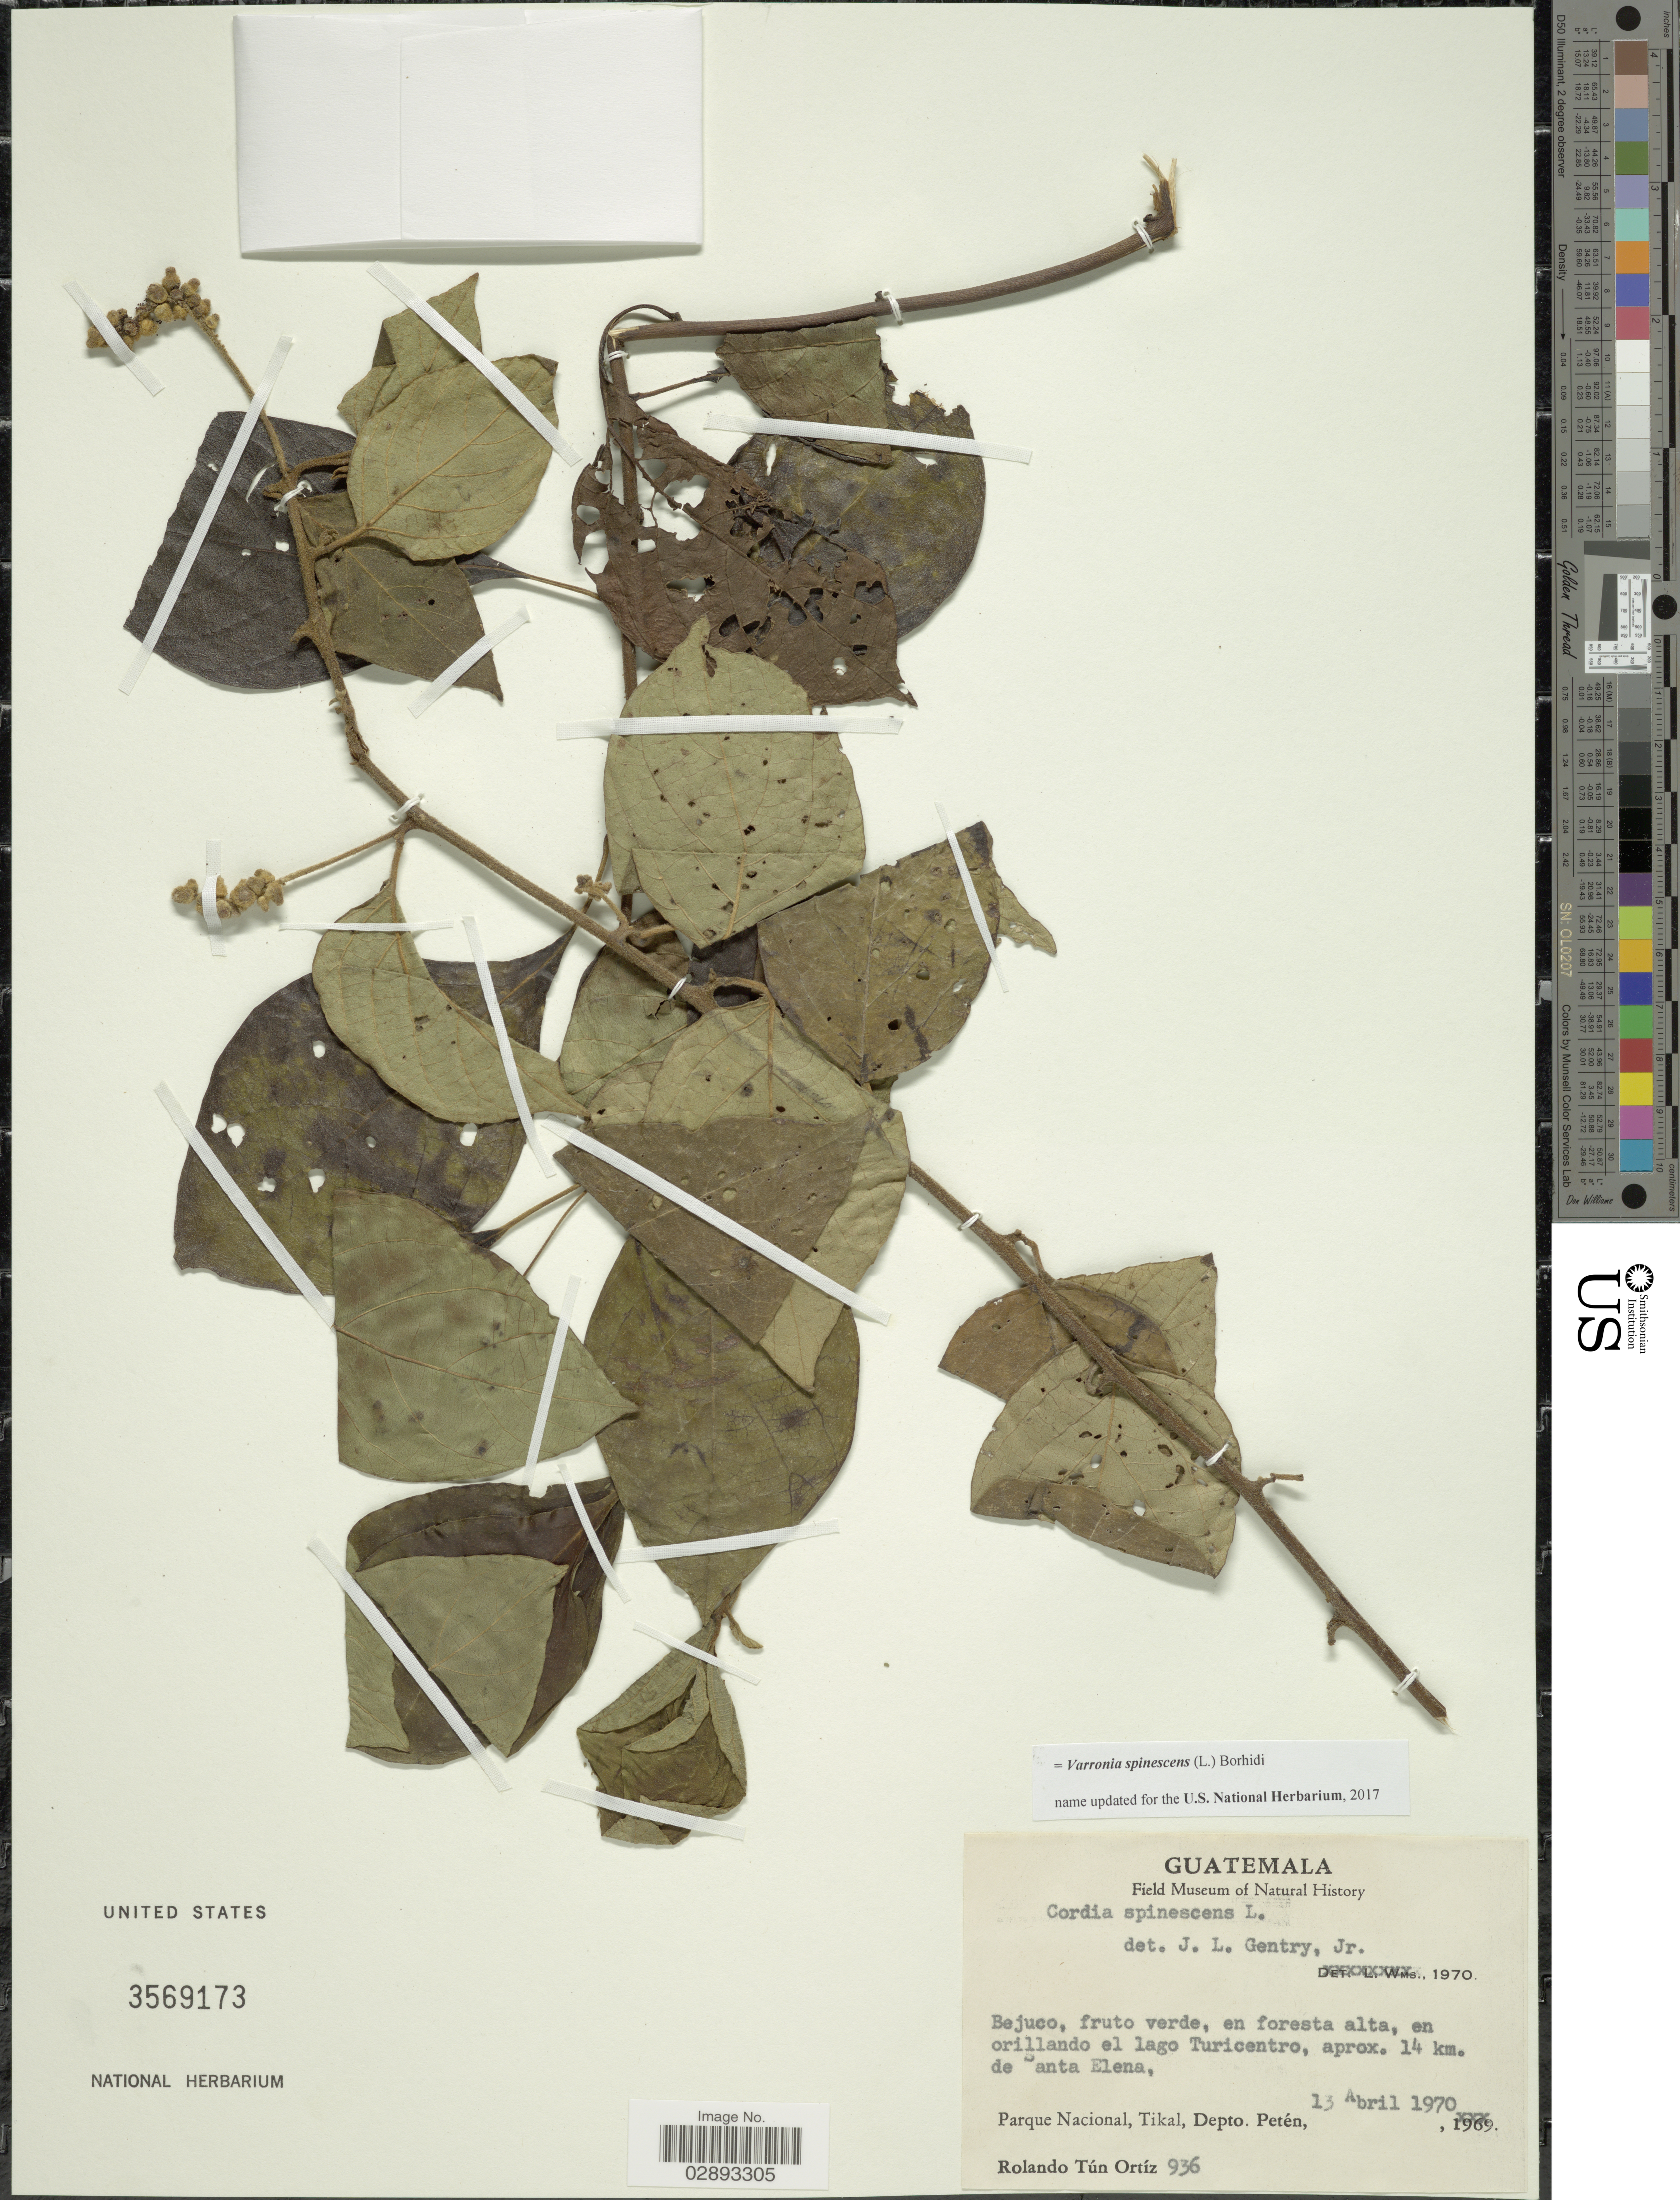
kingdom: Plantae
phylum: Tracheophyta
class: Magnoliopsida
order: Boraginales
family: Cordiaceae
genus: Varronia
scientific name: Varronia spinescens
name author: (L.) Borhidi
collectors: R. T. Ortíz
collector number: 936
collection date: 1970-04-13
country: Guatemala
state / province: El Petén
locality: Parque Nacional, Tikal, Depto. Petén, en orillando el lago Turicentro, aprox. 14 km. de Santa Elena.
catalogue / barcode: US 3569173